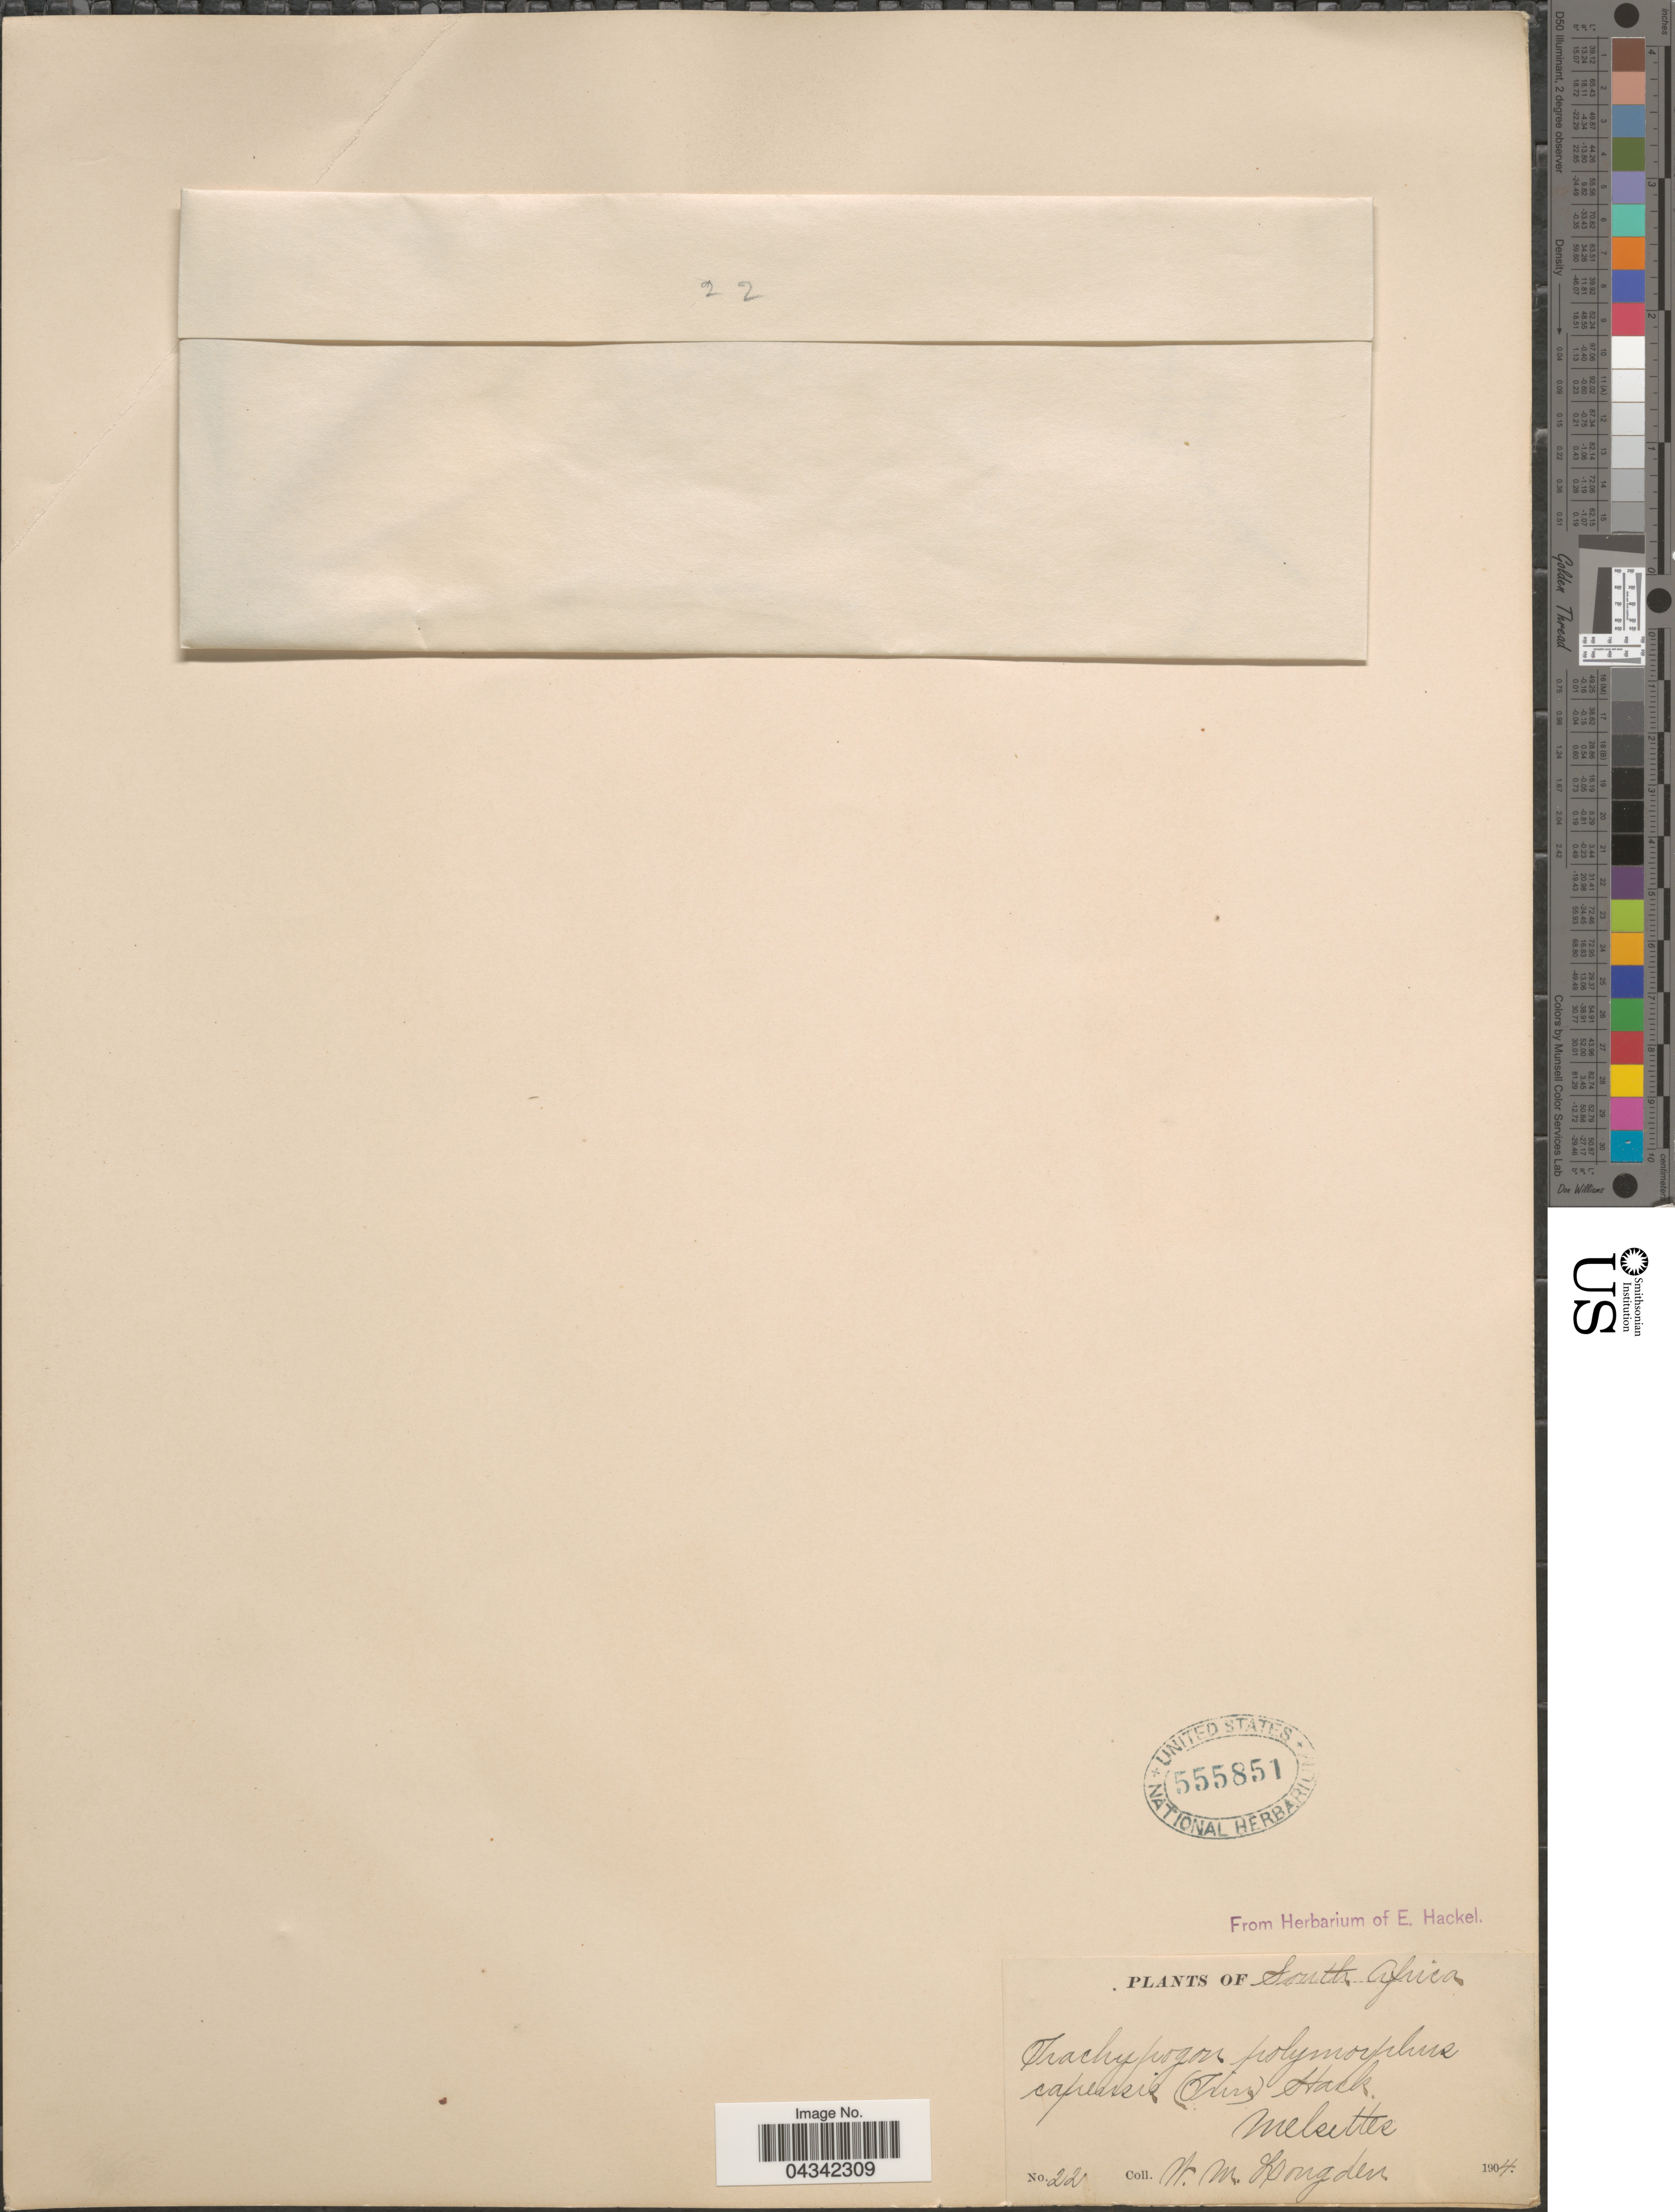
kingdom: Plantae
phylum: Tracheophyta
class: Liliopsida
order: Poales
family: Poaceae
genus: Trachypogon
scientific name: Trachypogon spicatus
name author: (L. f.) Kuntze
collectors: W. Longden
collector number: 22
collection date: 1904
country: South Africa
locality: Melsetter.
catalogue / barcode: US 555851